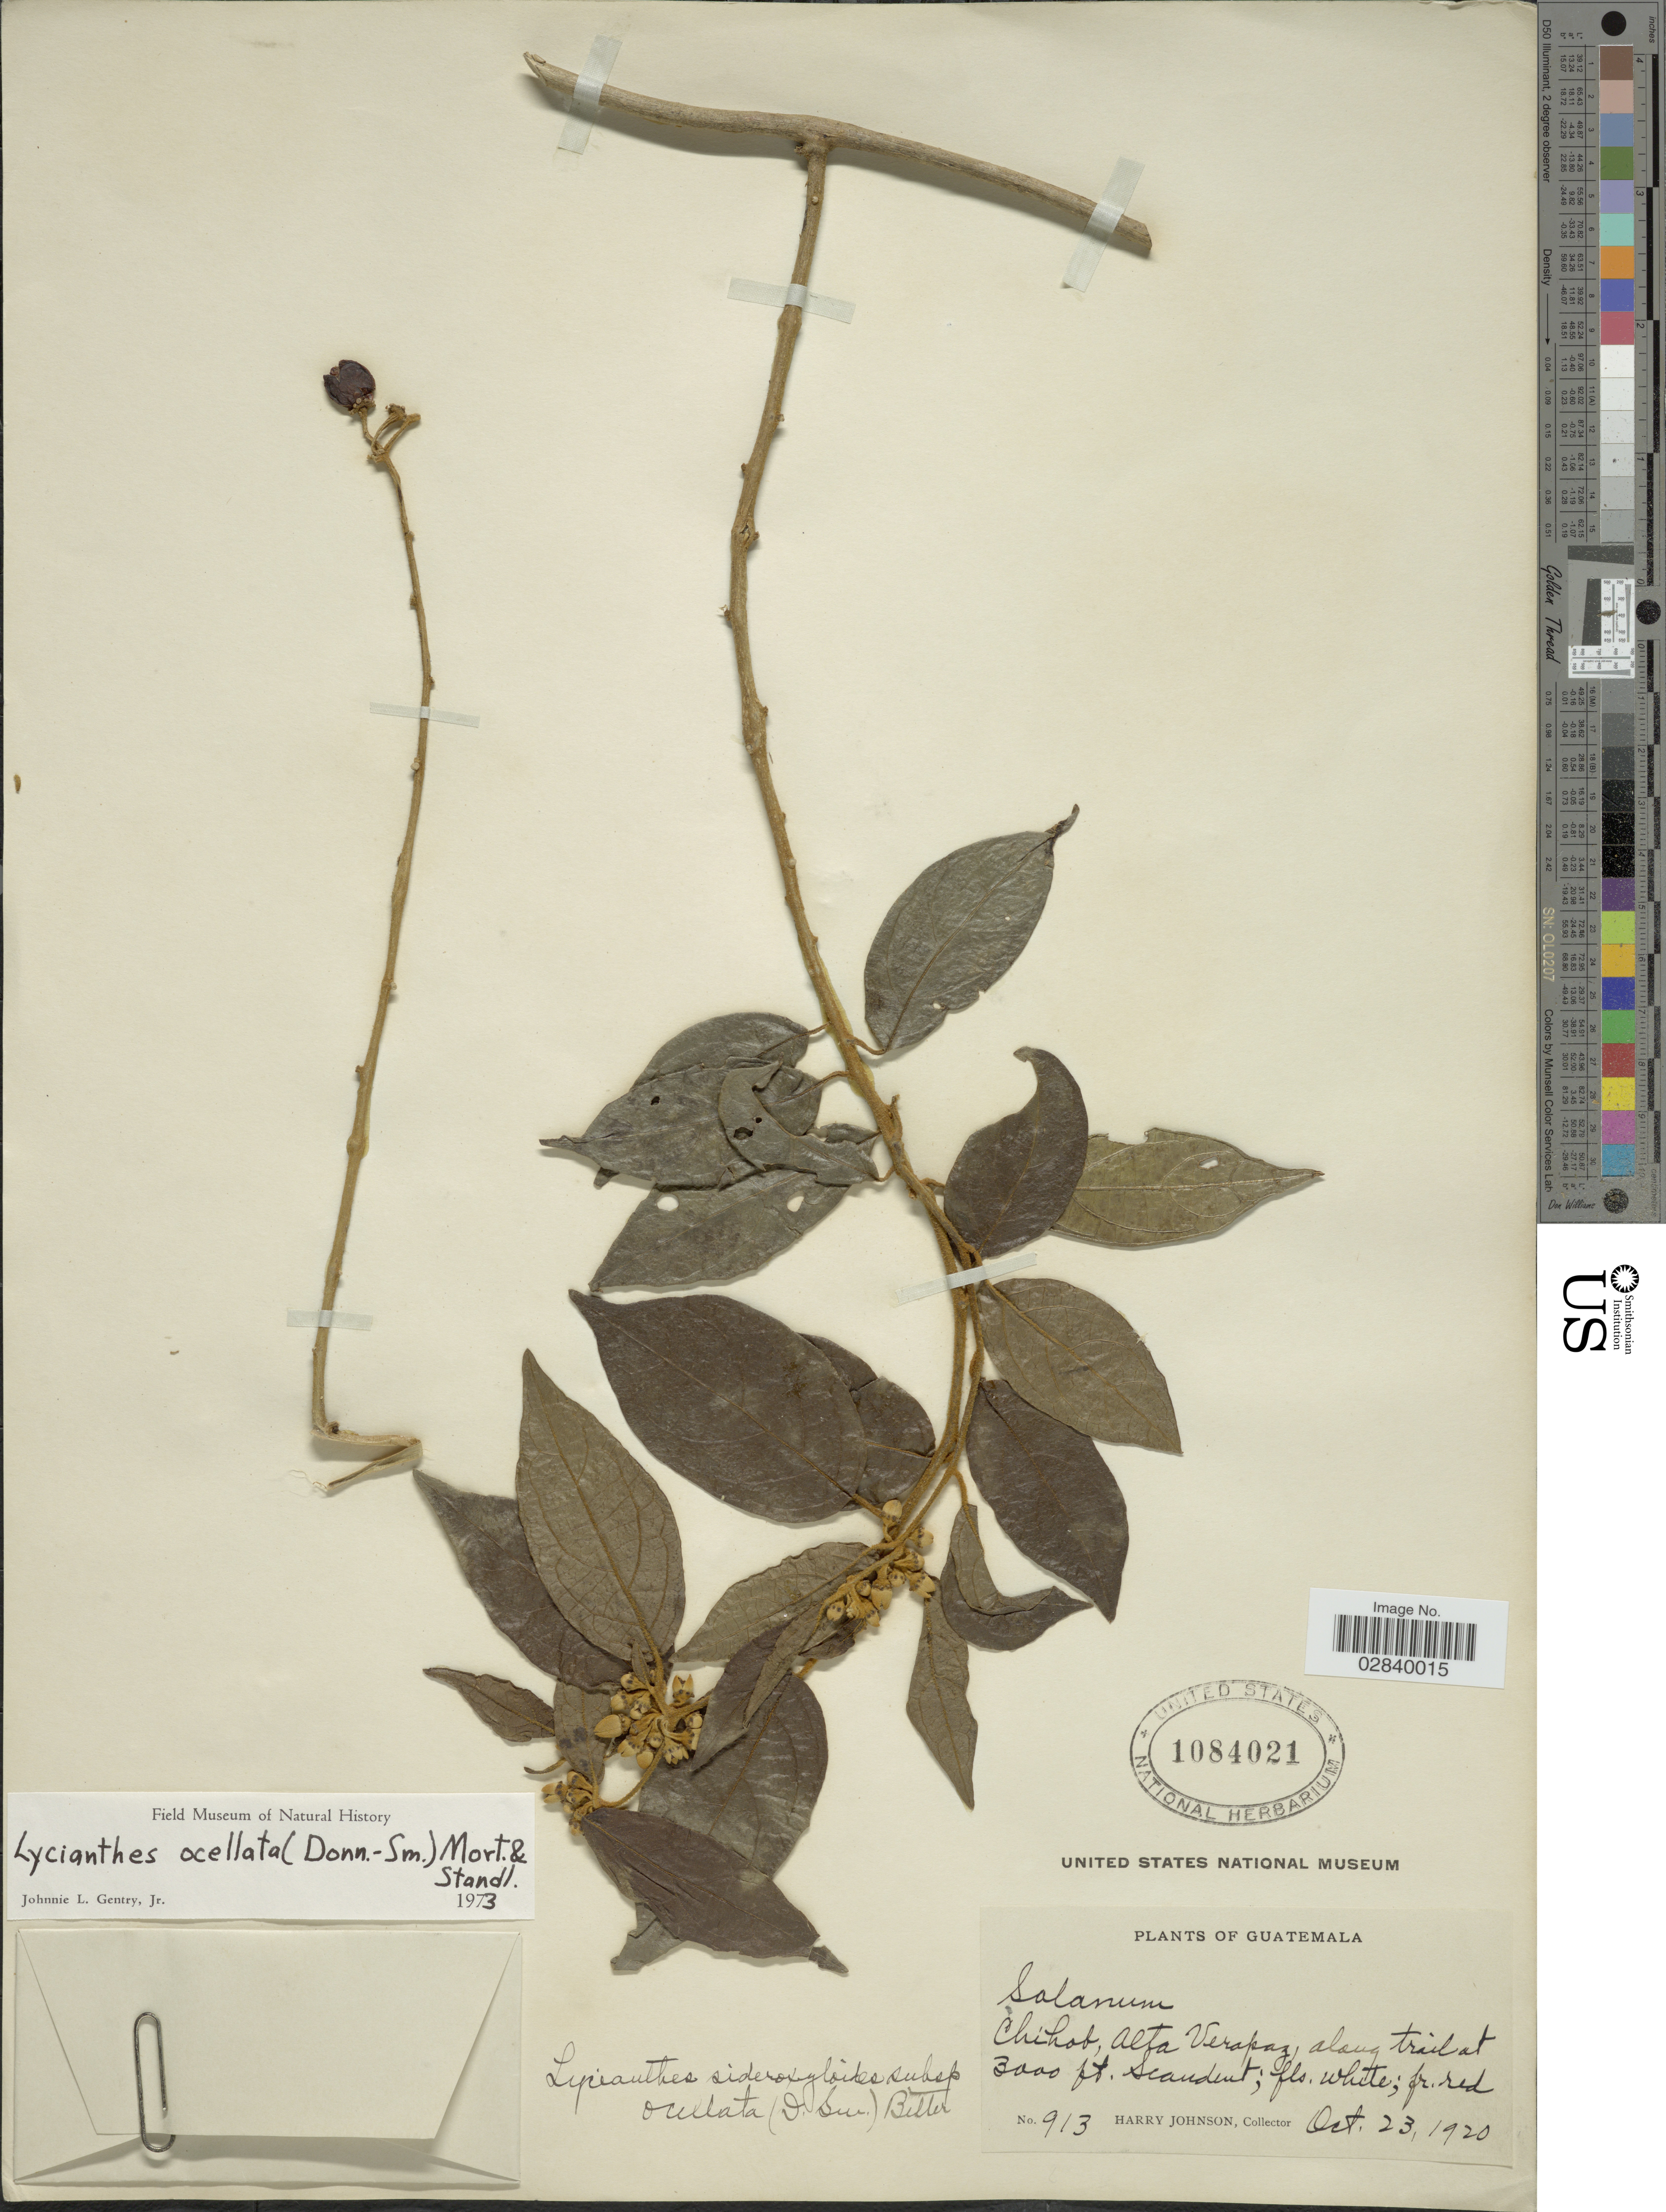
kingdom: Plantae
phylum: Tracheophyta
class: Magnoliopsida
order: Solanales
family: Solanaceae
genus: Lycianthes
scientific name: Lycianthes ocellata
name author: (Donn. Sm.) C.V. Morton & Standl.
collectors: H. Johnson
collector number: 913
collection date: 1920-10-23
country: Guatemala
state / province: Alta Verapaz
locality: Chihob.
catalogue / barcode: US 1084021